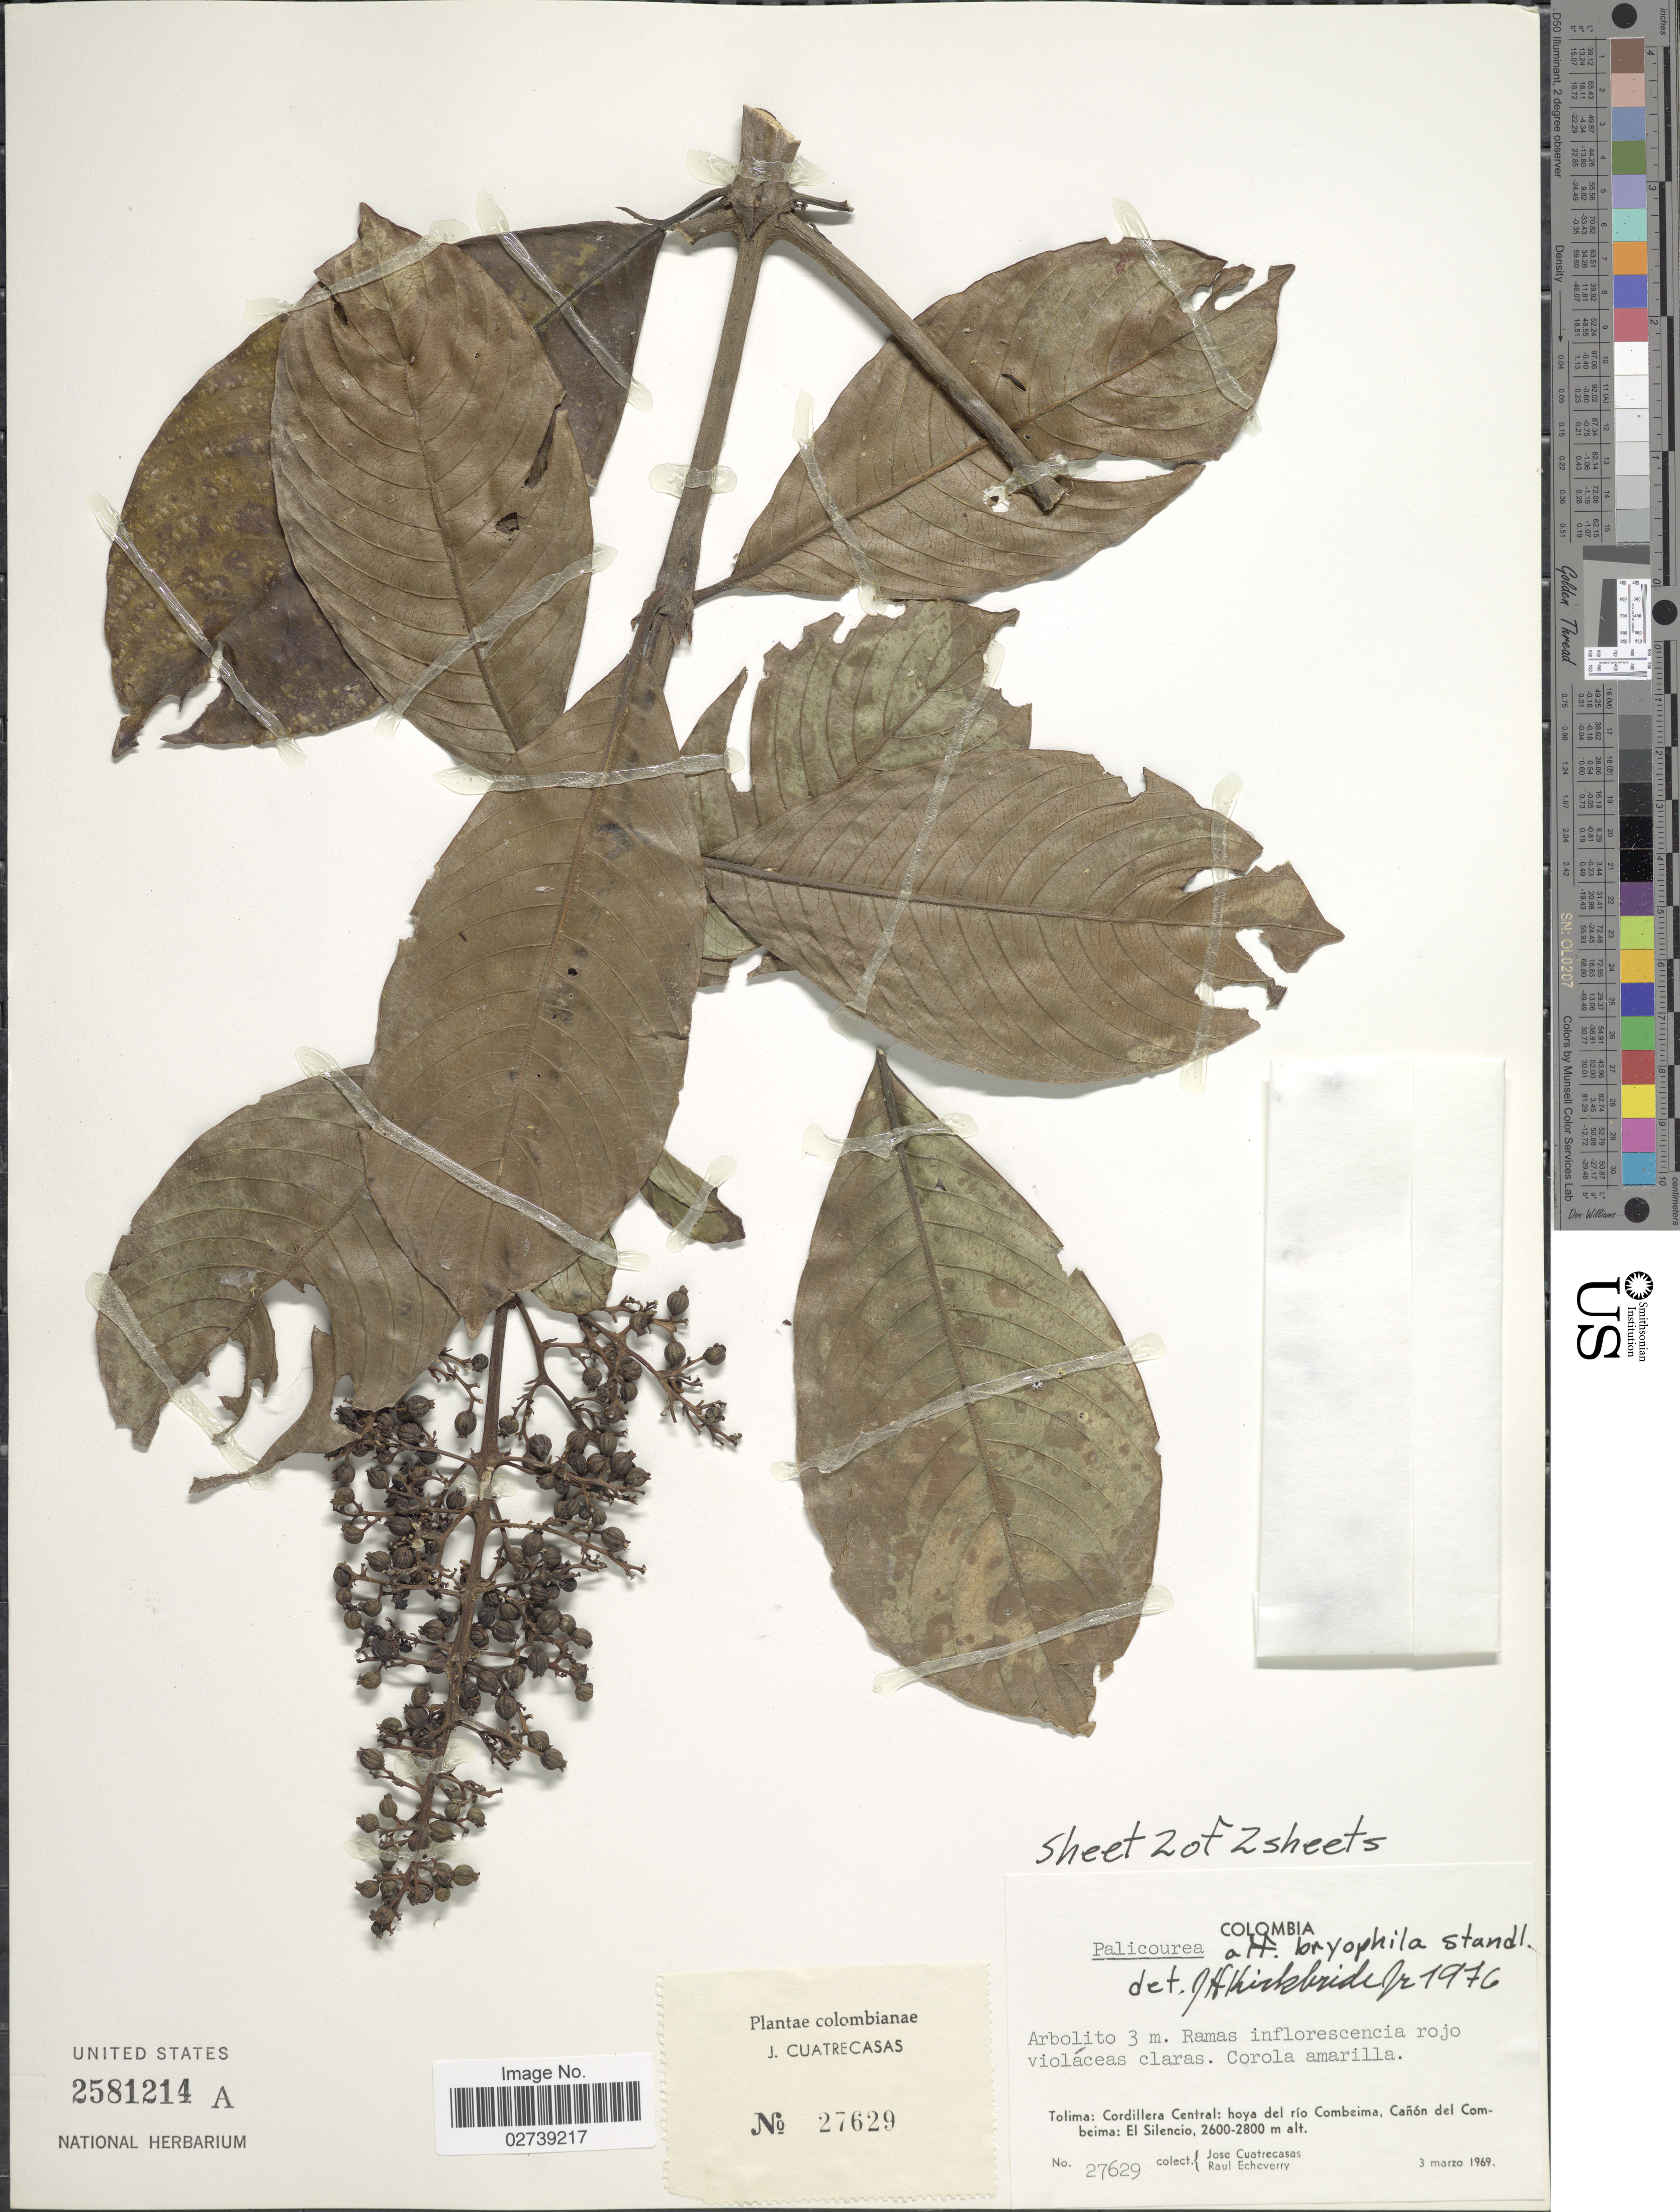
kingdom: Plantae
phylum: Tracheophyta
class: Magnoliopsida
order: Gentianales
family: Rubiaceae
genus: Palicourea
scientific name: Palicourea bryophila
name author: Standl.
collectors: J. Cuatrecasas & R. Echeverry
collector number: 27629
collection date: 1969-03-03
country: Colombia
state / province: Tolima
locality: Cordillera Central: hoya del rio Combeima, Canon del Combeima: El Silencio.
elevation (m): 2600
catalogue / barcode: US 2581214A